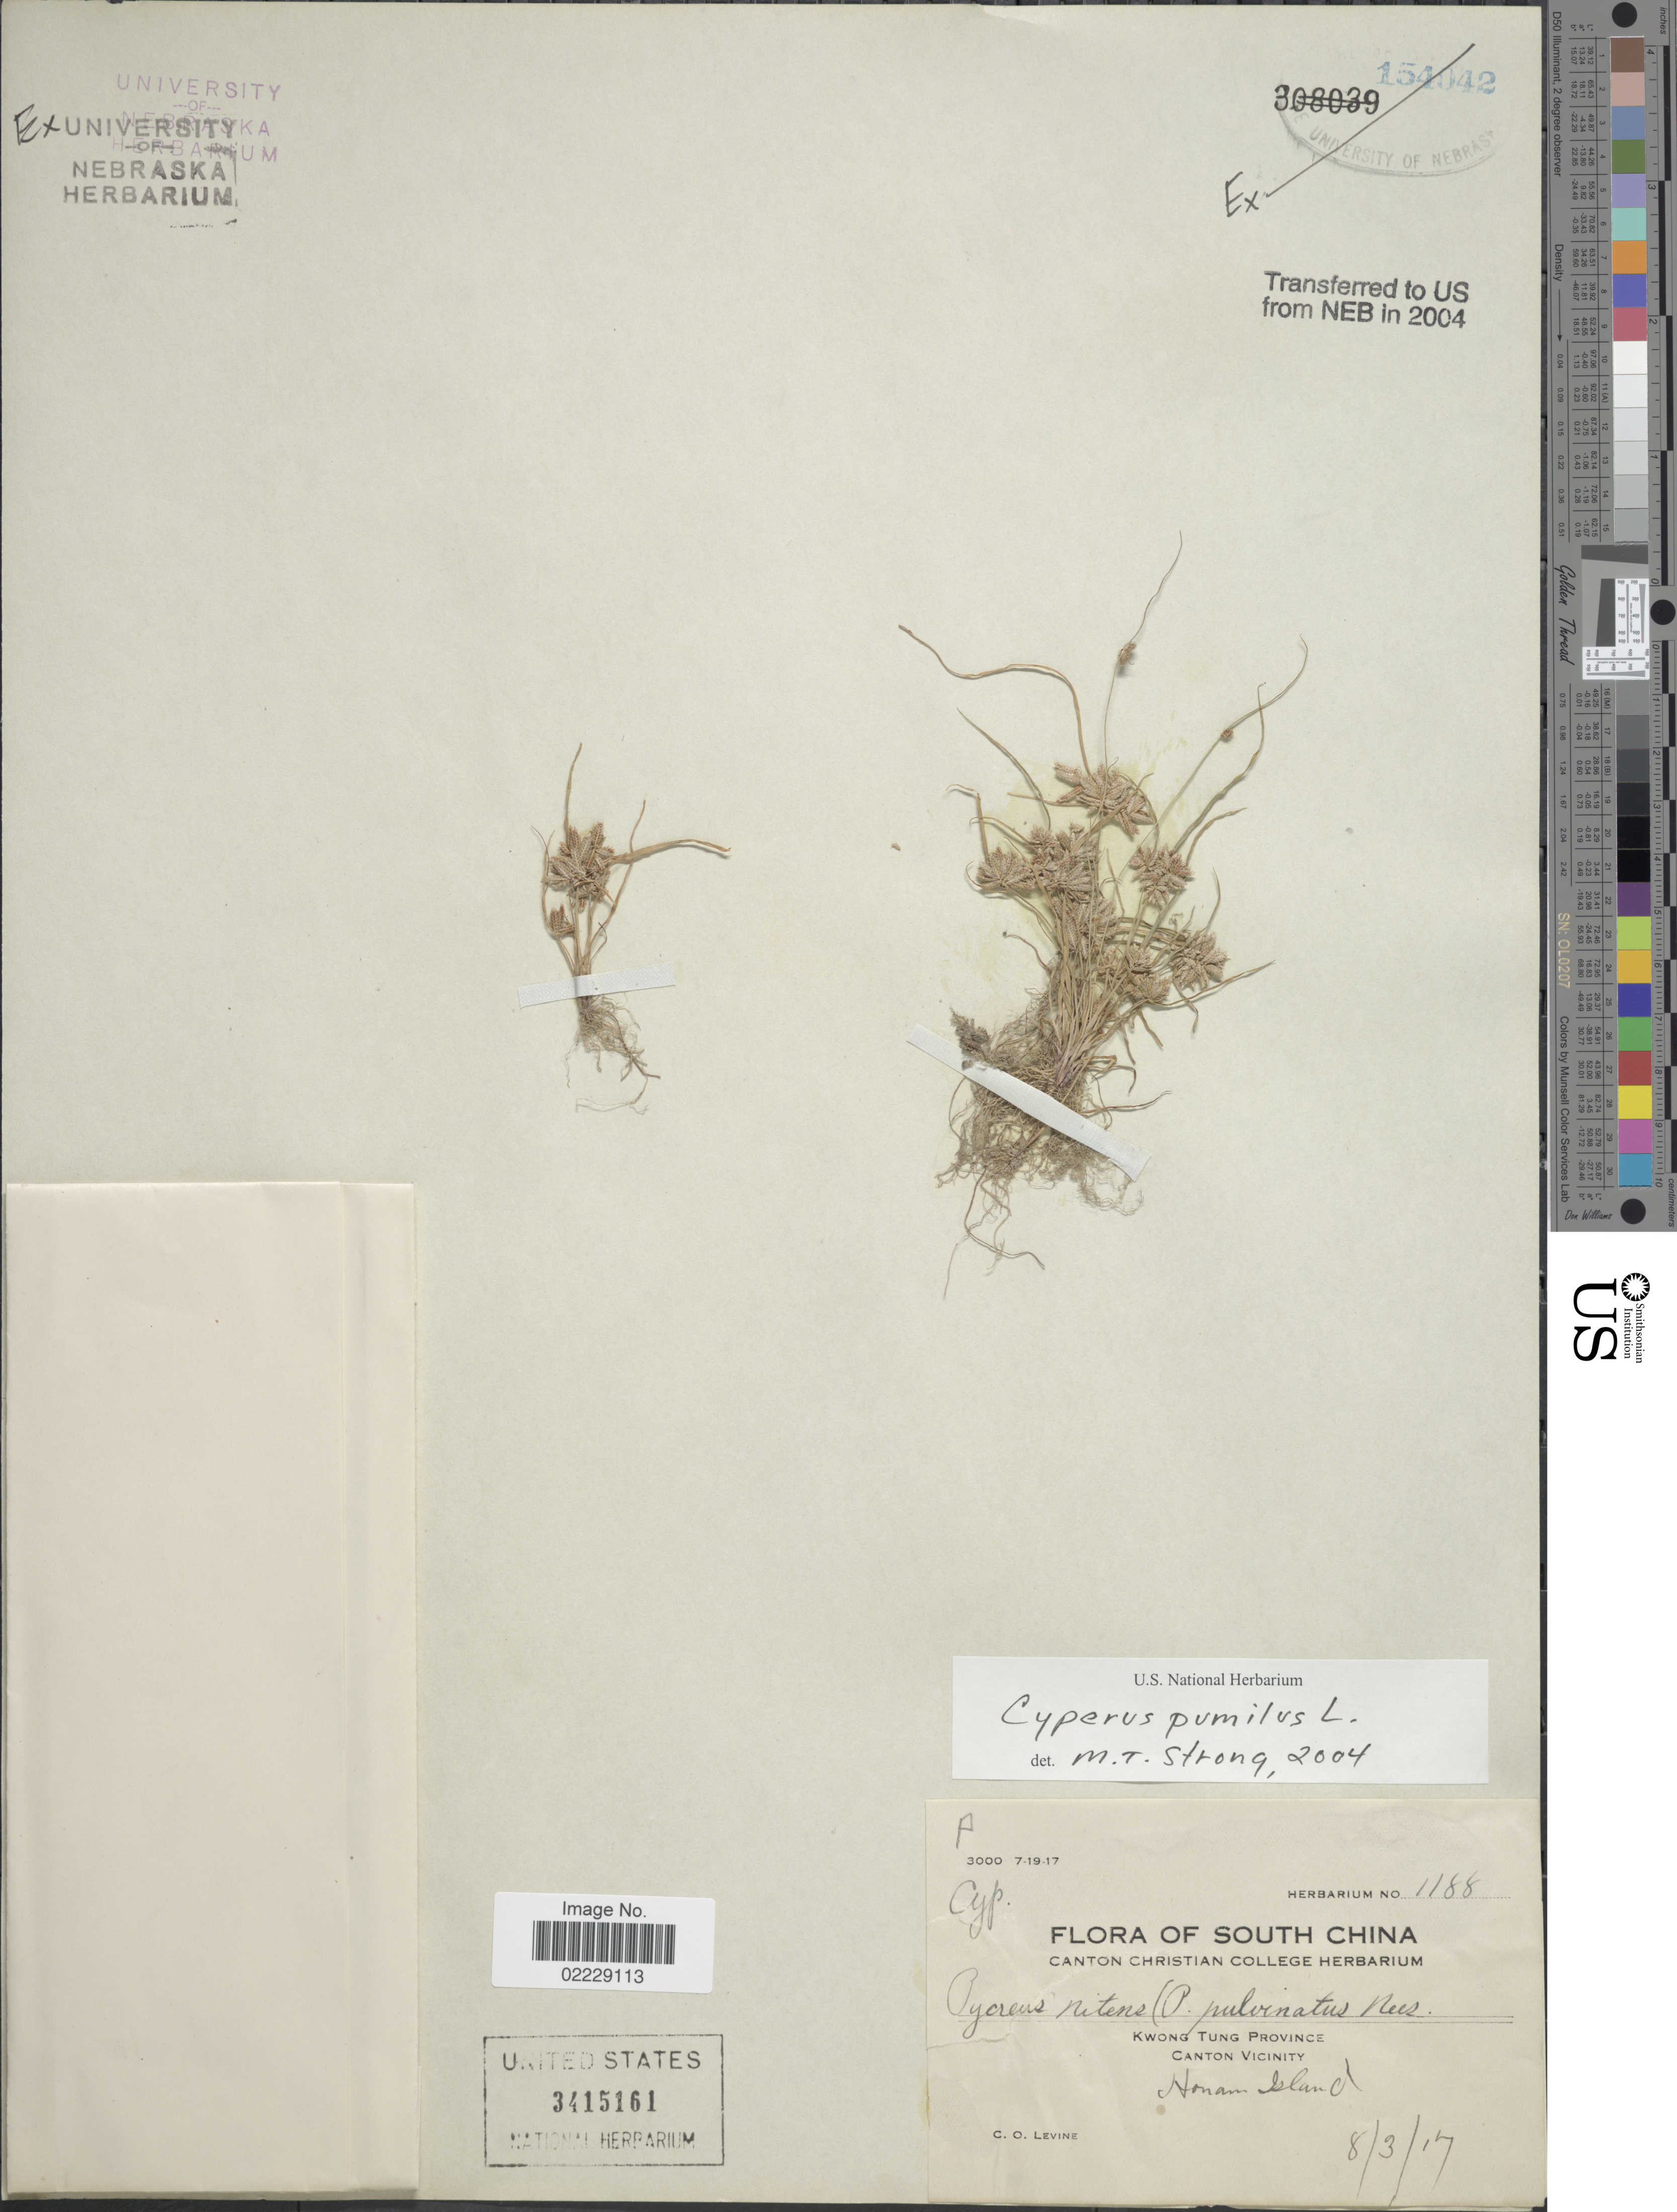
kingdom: Plantae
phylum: Tracheophyta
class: Liliopsida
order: Poales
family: Cyperaceae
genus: Cyperus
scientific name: Cyperus pumilus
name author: L.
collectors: C. O. Levine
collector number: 1188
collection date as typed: Transcribed d/m/y: 3/8/17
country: China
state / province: Guangdong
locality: Kwong Tung Province, Canton Vicinity, Honam Island.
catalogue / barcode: US 3415161